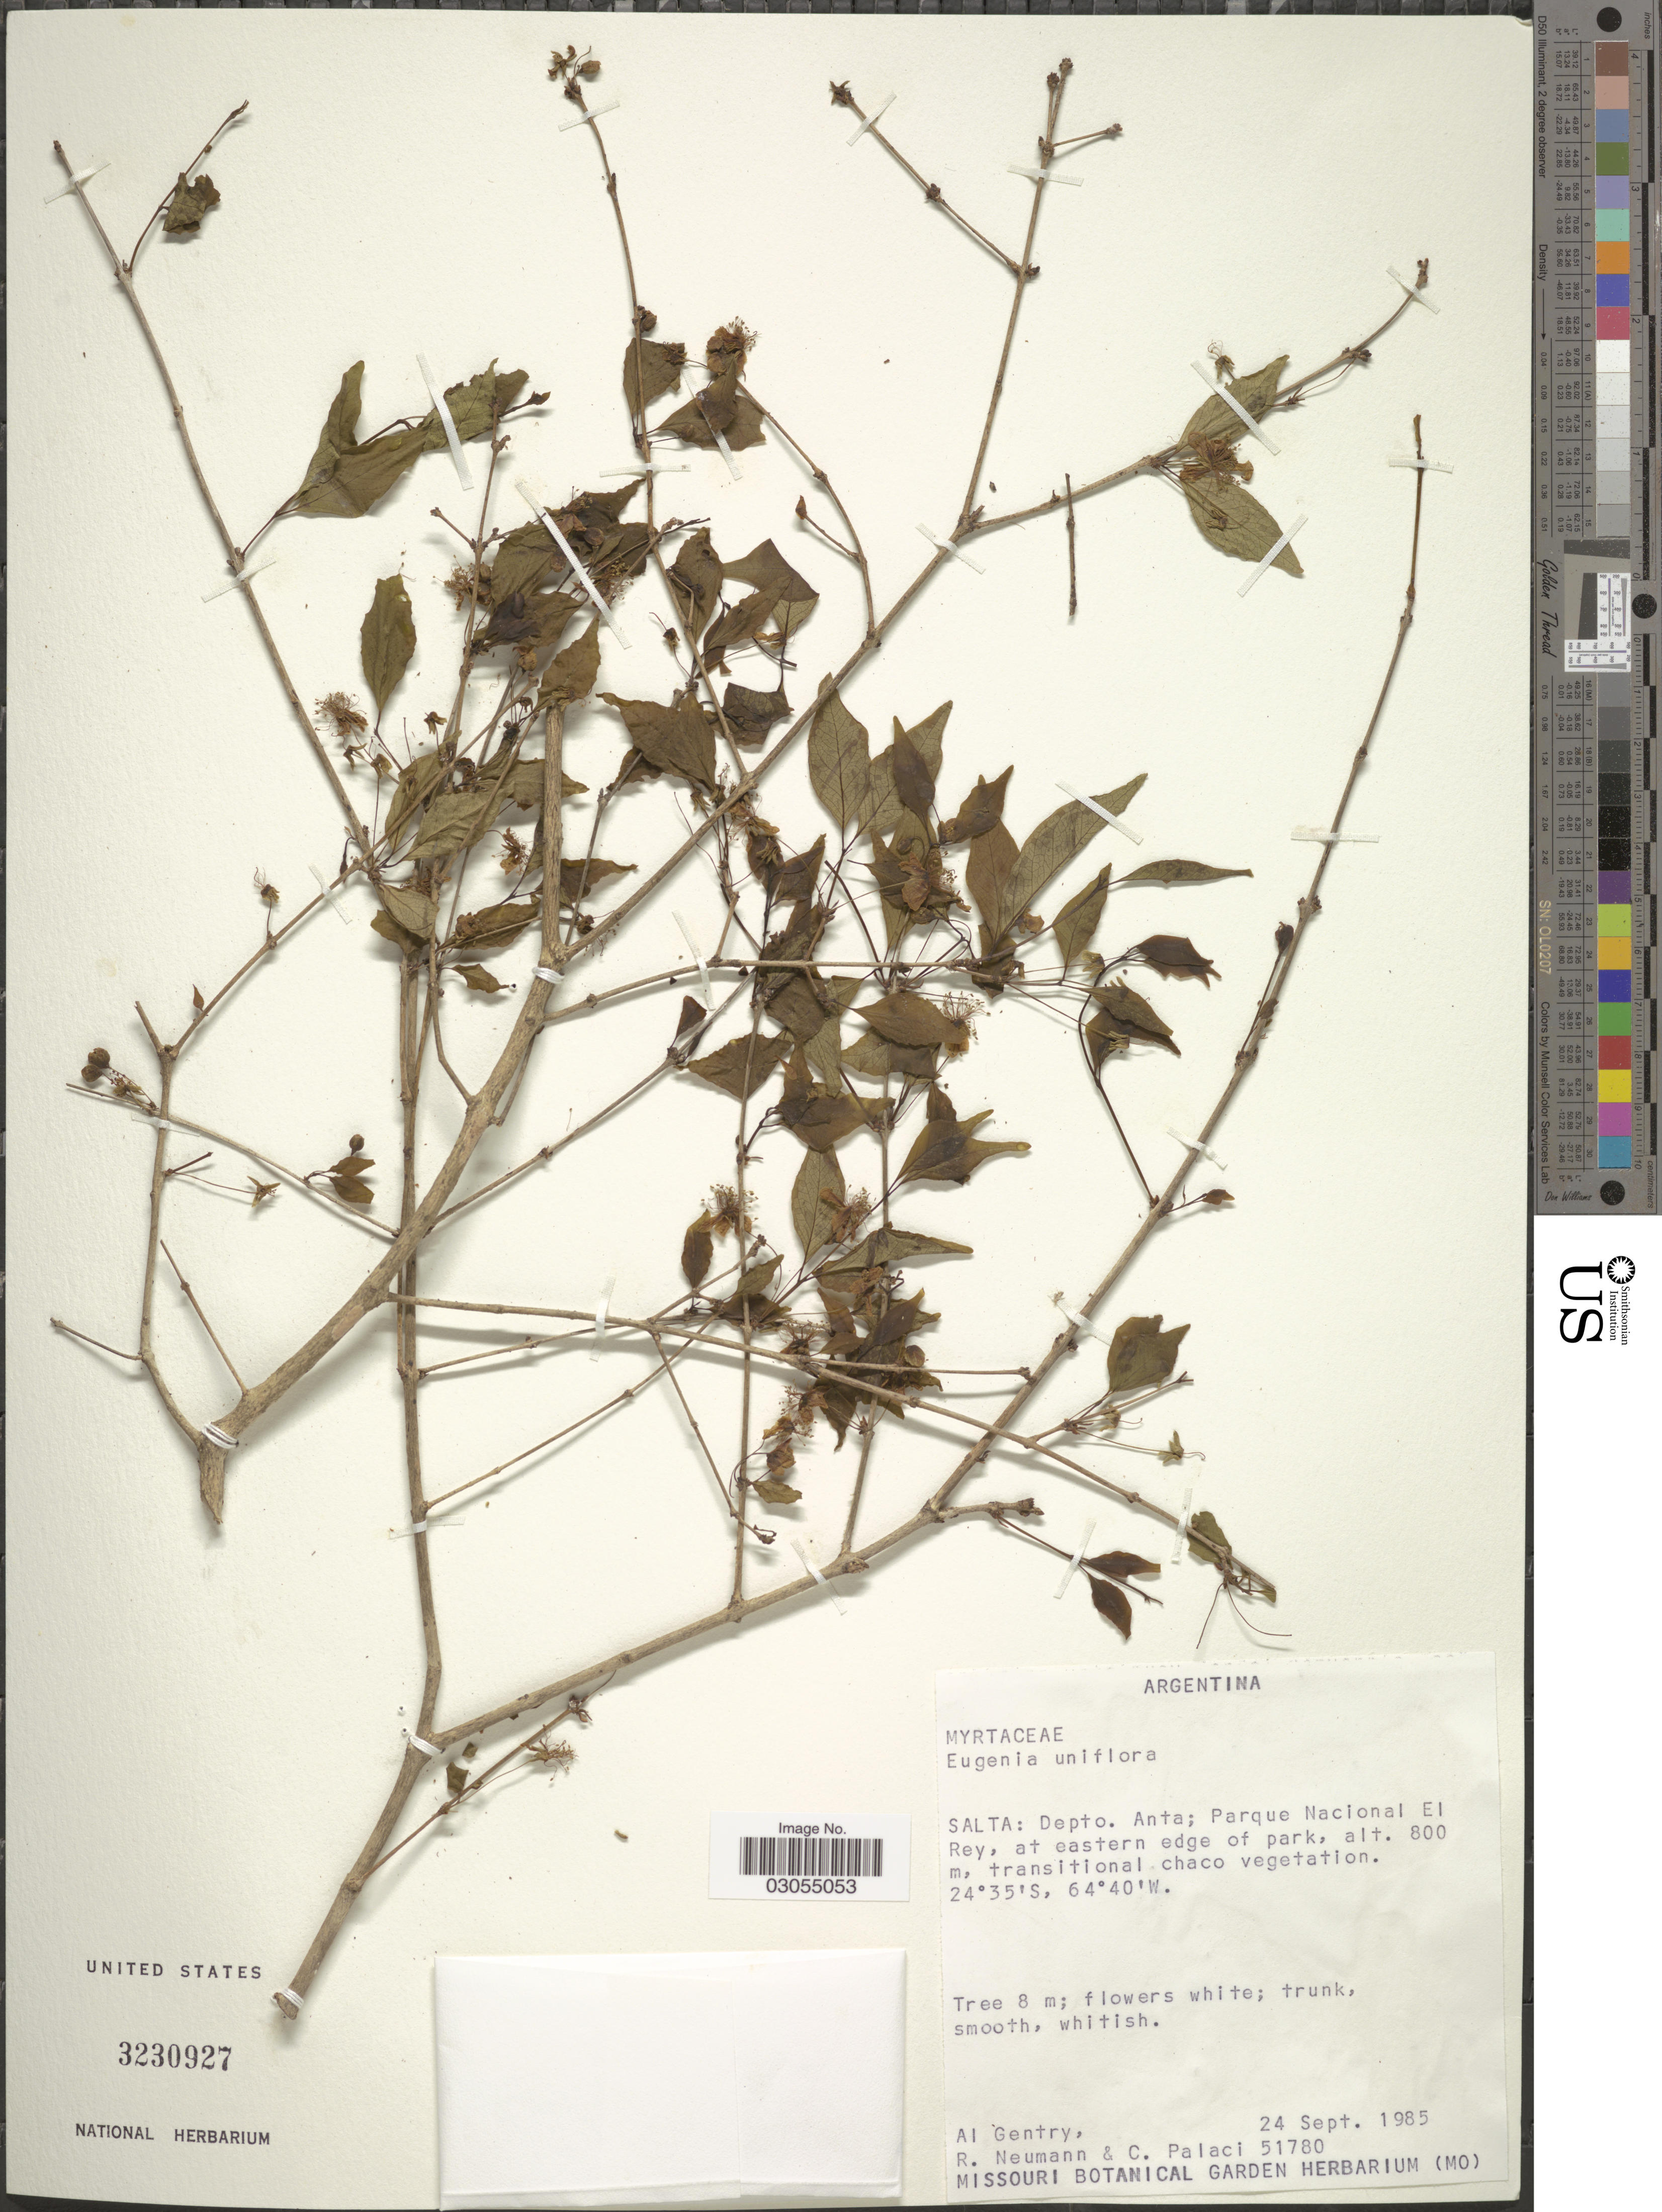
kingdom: Plantae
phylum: Tracheophyta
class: Magnoliopsida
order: Myrtales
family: Myrtaceae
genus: Eugenia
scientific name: Eugenia uniflora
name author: L.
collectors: A. H. Gentry, R. Neumann & C. Palací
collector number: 51780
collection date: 1985-09-24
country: Argentina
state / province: Salta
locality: Depto. Anta; Parque Nacional El Rey, at eastern edge of park.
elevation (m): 800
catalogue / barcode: US 3230927